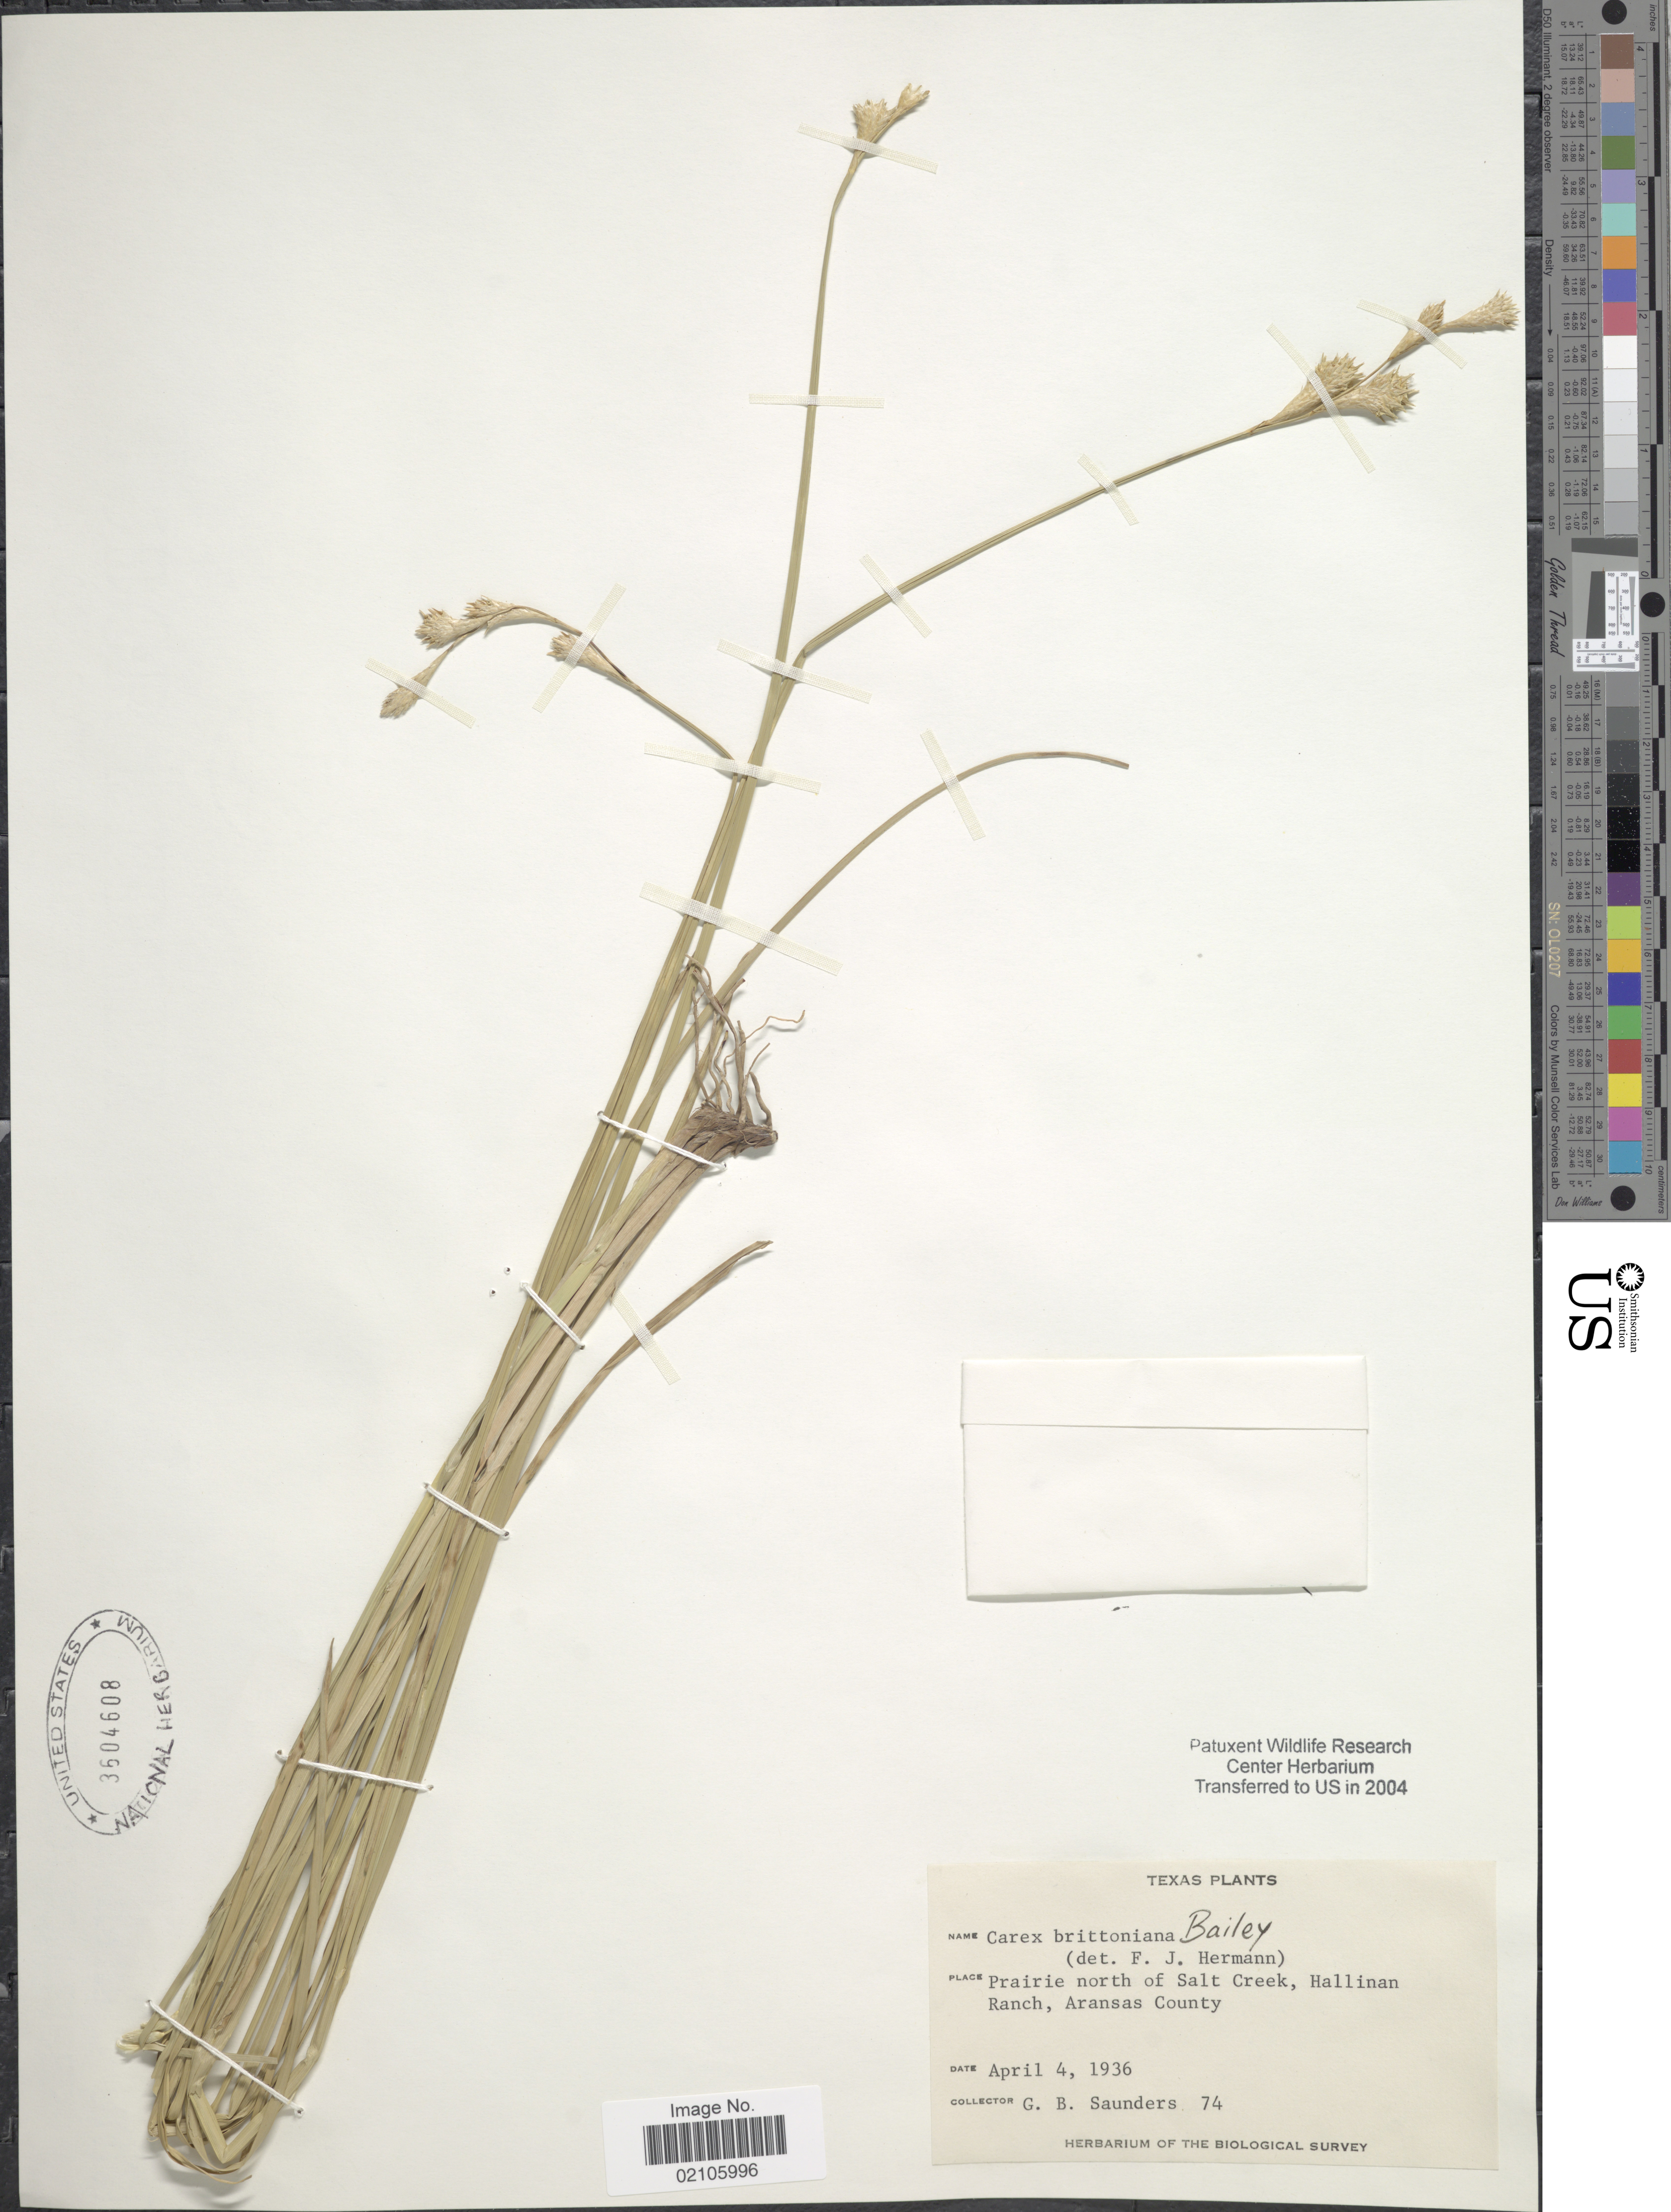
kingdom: Plantae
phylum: Tracheophyta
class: Liliopsida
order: Poales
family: Cyperaceae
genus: Carex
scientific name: Carex tetrastachya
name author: Scheele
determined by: Strong, Mark T., (BOT), Smithsonian Institution - National Museum of Natural History (UNITED STATES)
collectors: G. B. Saunders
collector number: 74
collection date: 1936-04-04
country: United States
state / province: Texas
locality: Prairie north of Salt Creek, Hallinan Ranch, Aransas County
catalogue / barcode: US 3604608